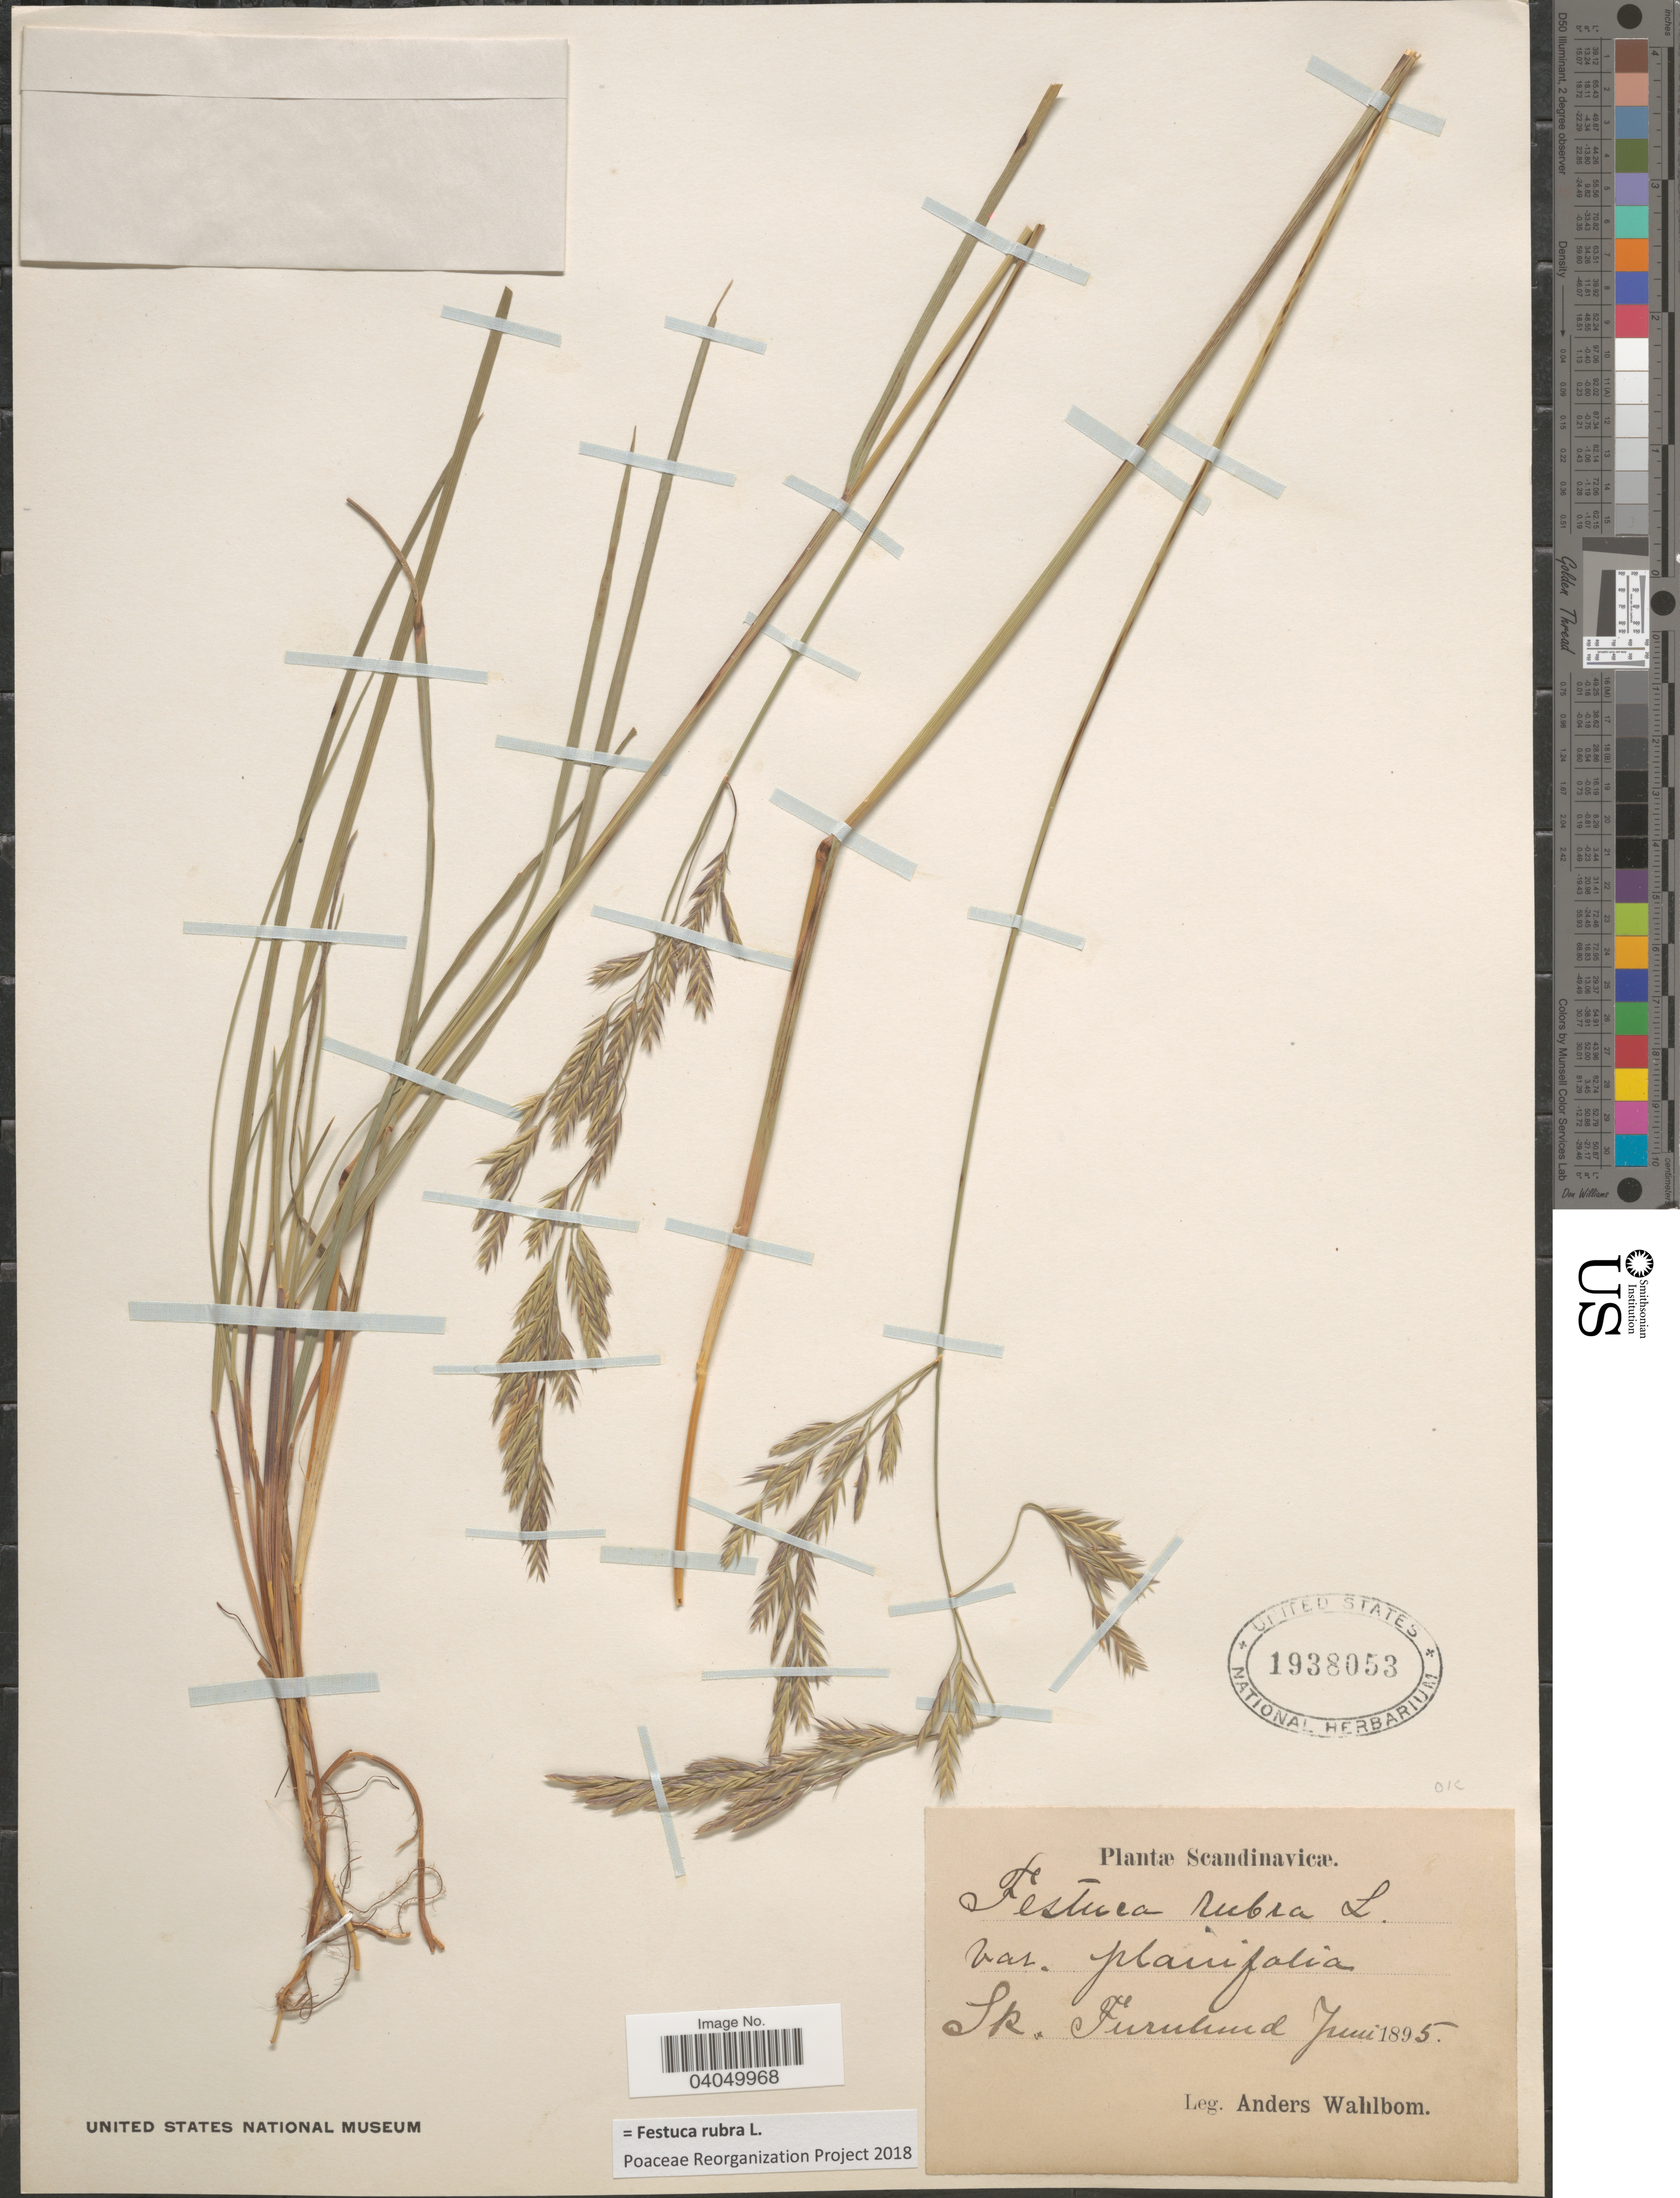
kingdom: Plantae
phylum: Tracheophyta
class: Liliopsida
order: Poales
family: Poaceae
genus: Festuca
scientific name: Festuca rubra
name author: L.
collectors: A. Wahlbom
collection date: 1895-06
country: Sweden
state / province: Skåne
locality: Scandinavicæ. Sk. Furulund.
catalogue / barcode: US 1938053